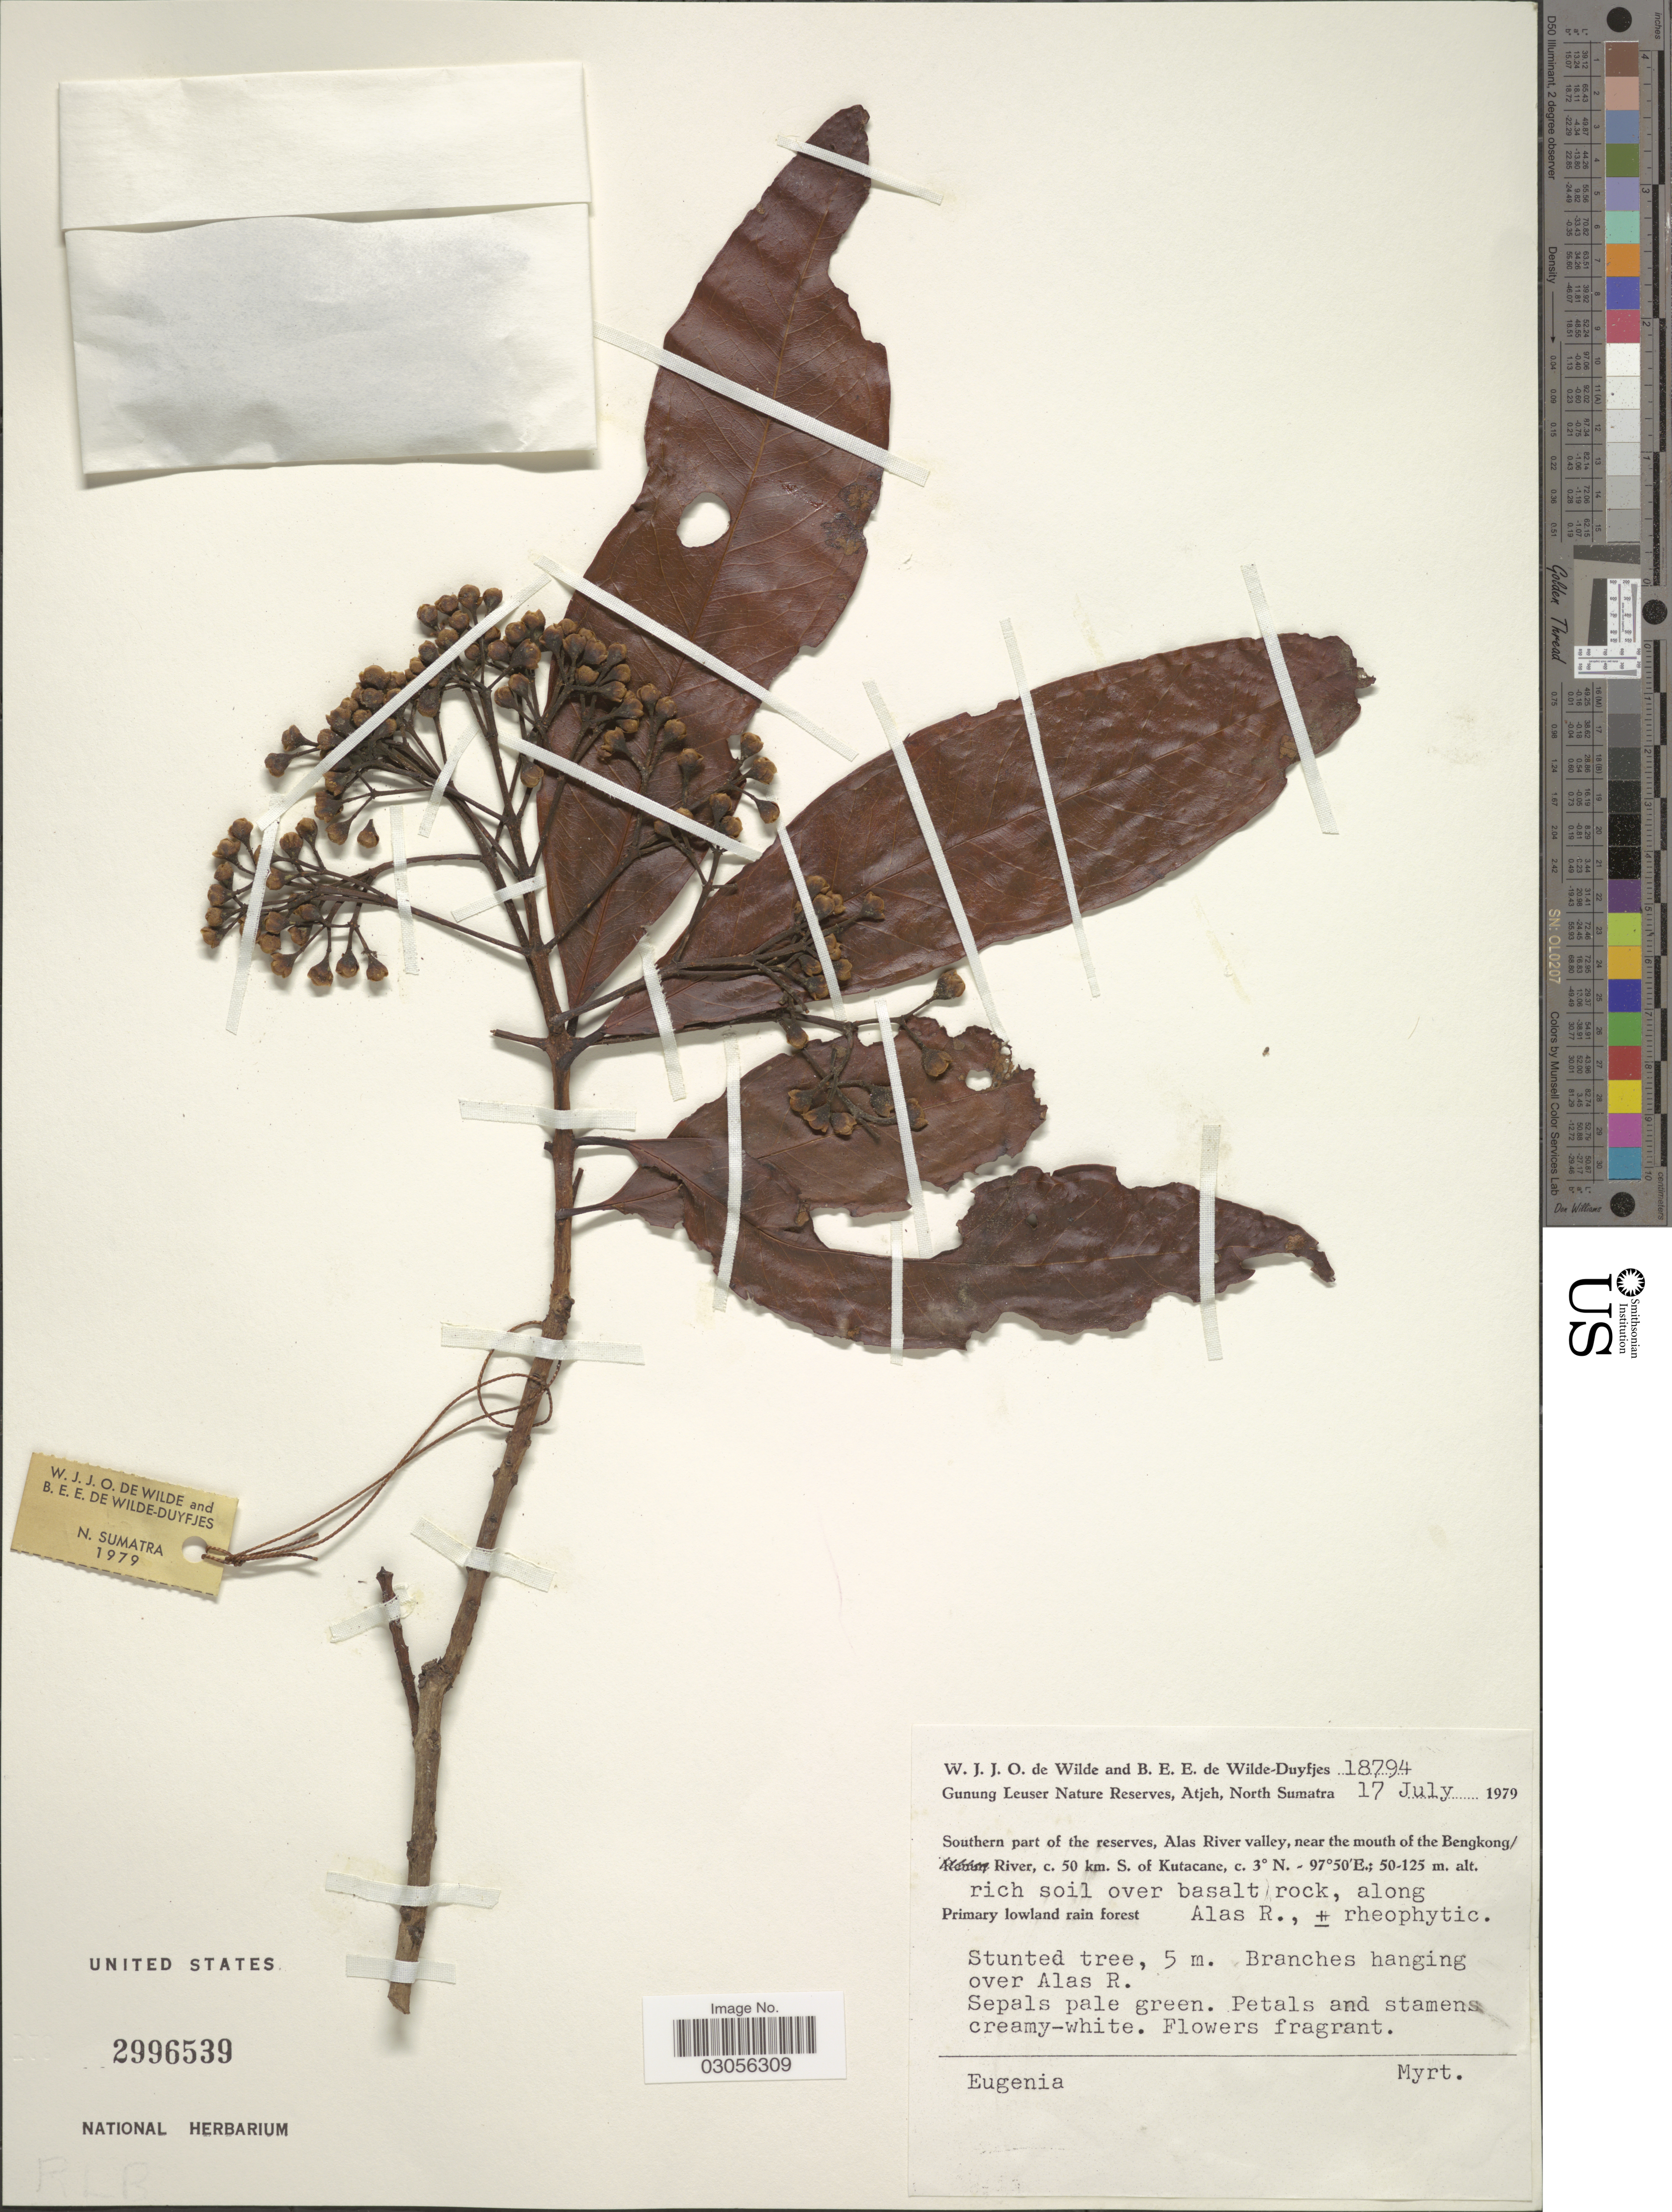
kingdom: Plantae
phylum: Tracheophyta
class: Magnoliopsida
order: Myrtales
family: Myrtaceae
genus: Syzygium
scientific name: Syzygium sp.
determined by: Strong, M. T., (US), Smithsonian Institution - National Museum of Natural History (UNITED STATES)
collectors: W. J. de Wilde & B. E. de Wilde-Duyfjes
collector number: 18794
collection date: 1979-07-17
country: Indonesia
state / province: Sumatra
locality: Gunung Leuser Nature Reserve, Atjeh, North Sumatra. Southern part of the reserves, Alas River valley, near the mouth of the Bengkong River, c. 50 km. S. of Kutacane, along Alas R.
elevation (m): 50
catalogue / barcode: US 2996539